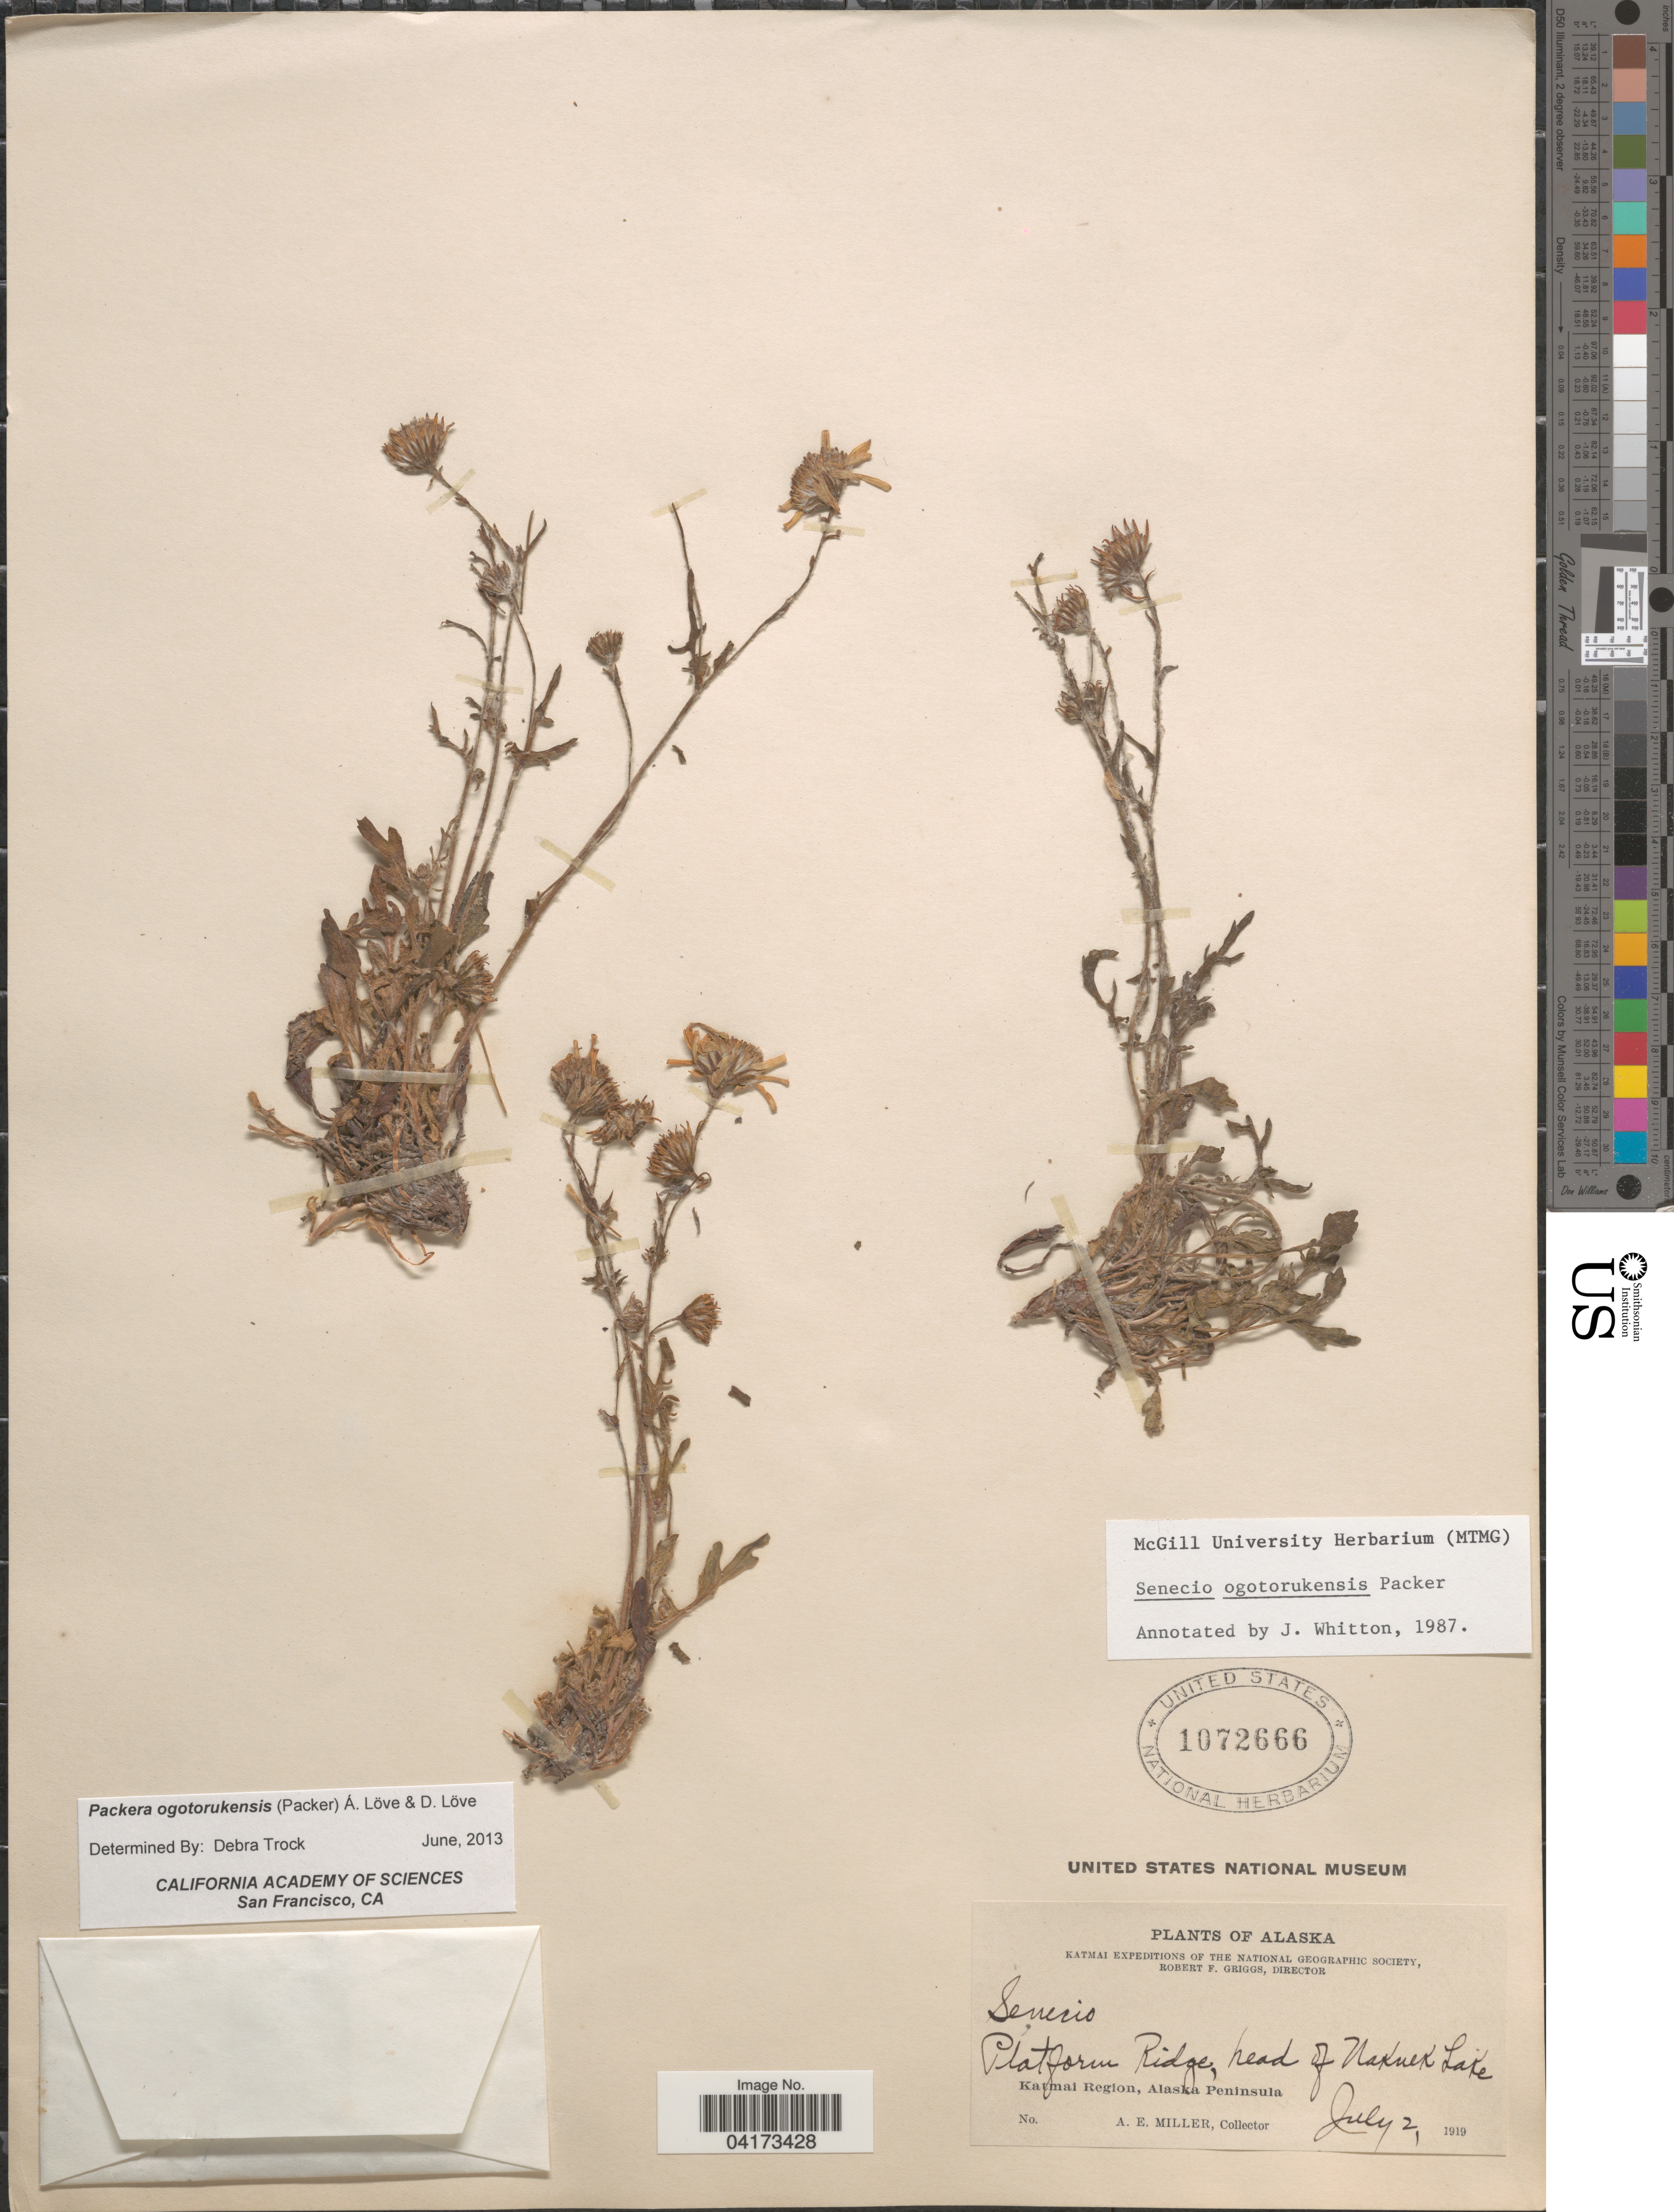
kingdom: Plantae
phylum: Tracheophyta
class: Magnoliopsida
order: Asterales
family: Asteraceae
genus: Packera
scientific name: Packera ogotorukensis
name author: (Packer) Á. Löve & D. Löve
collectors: A. E. Miller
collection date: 1919-07-02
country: United States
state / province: Alaska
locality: Katmai Expeditions of the National Geographic Society. Platform Ridge, head of Naknek Lake. Katmai Region, Alaska Peninsula.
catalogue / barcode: US 1072666